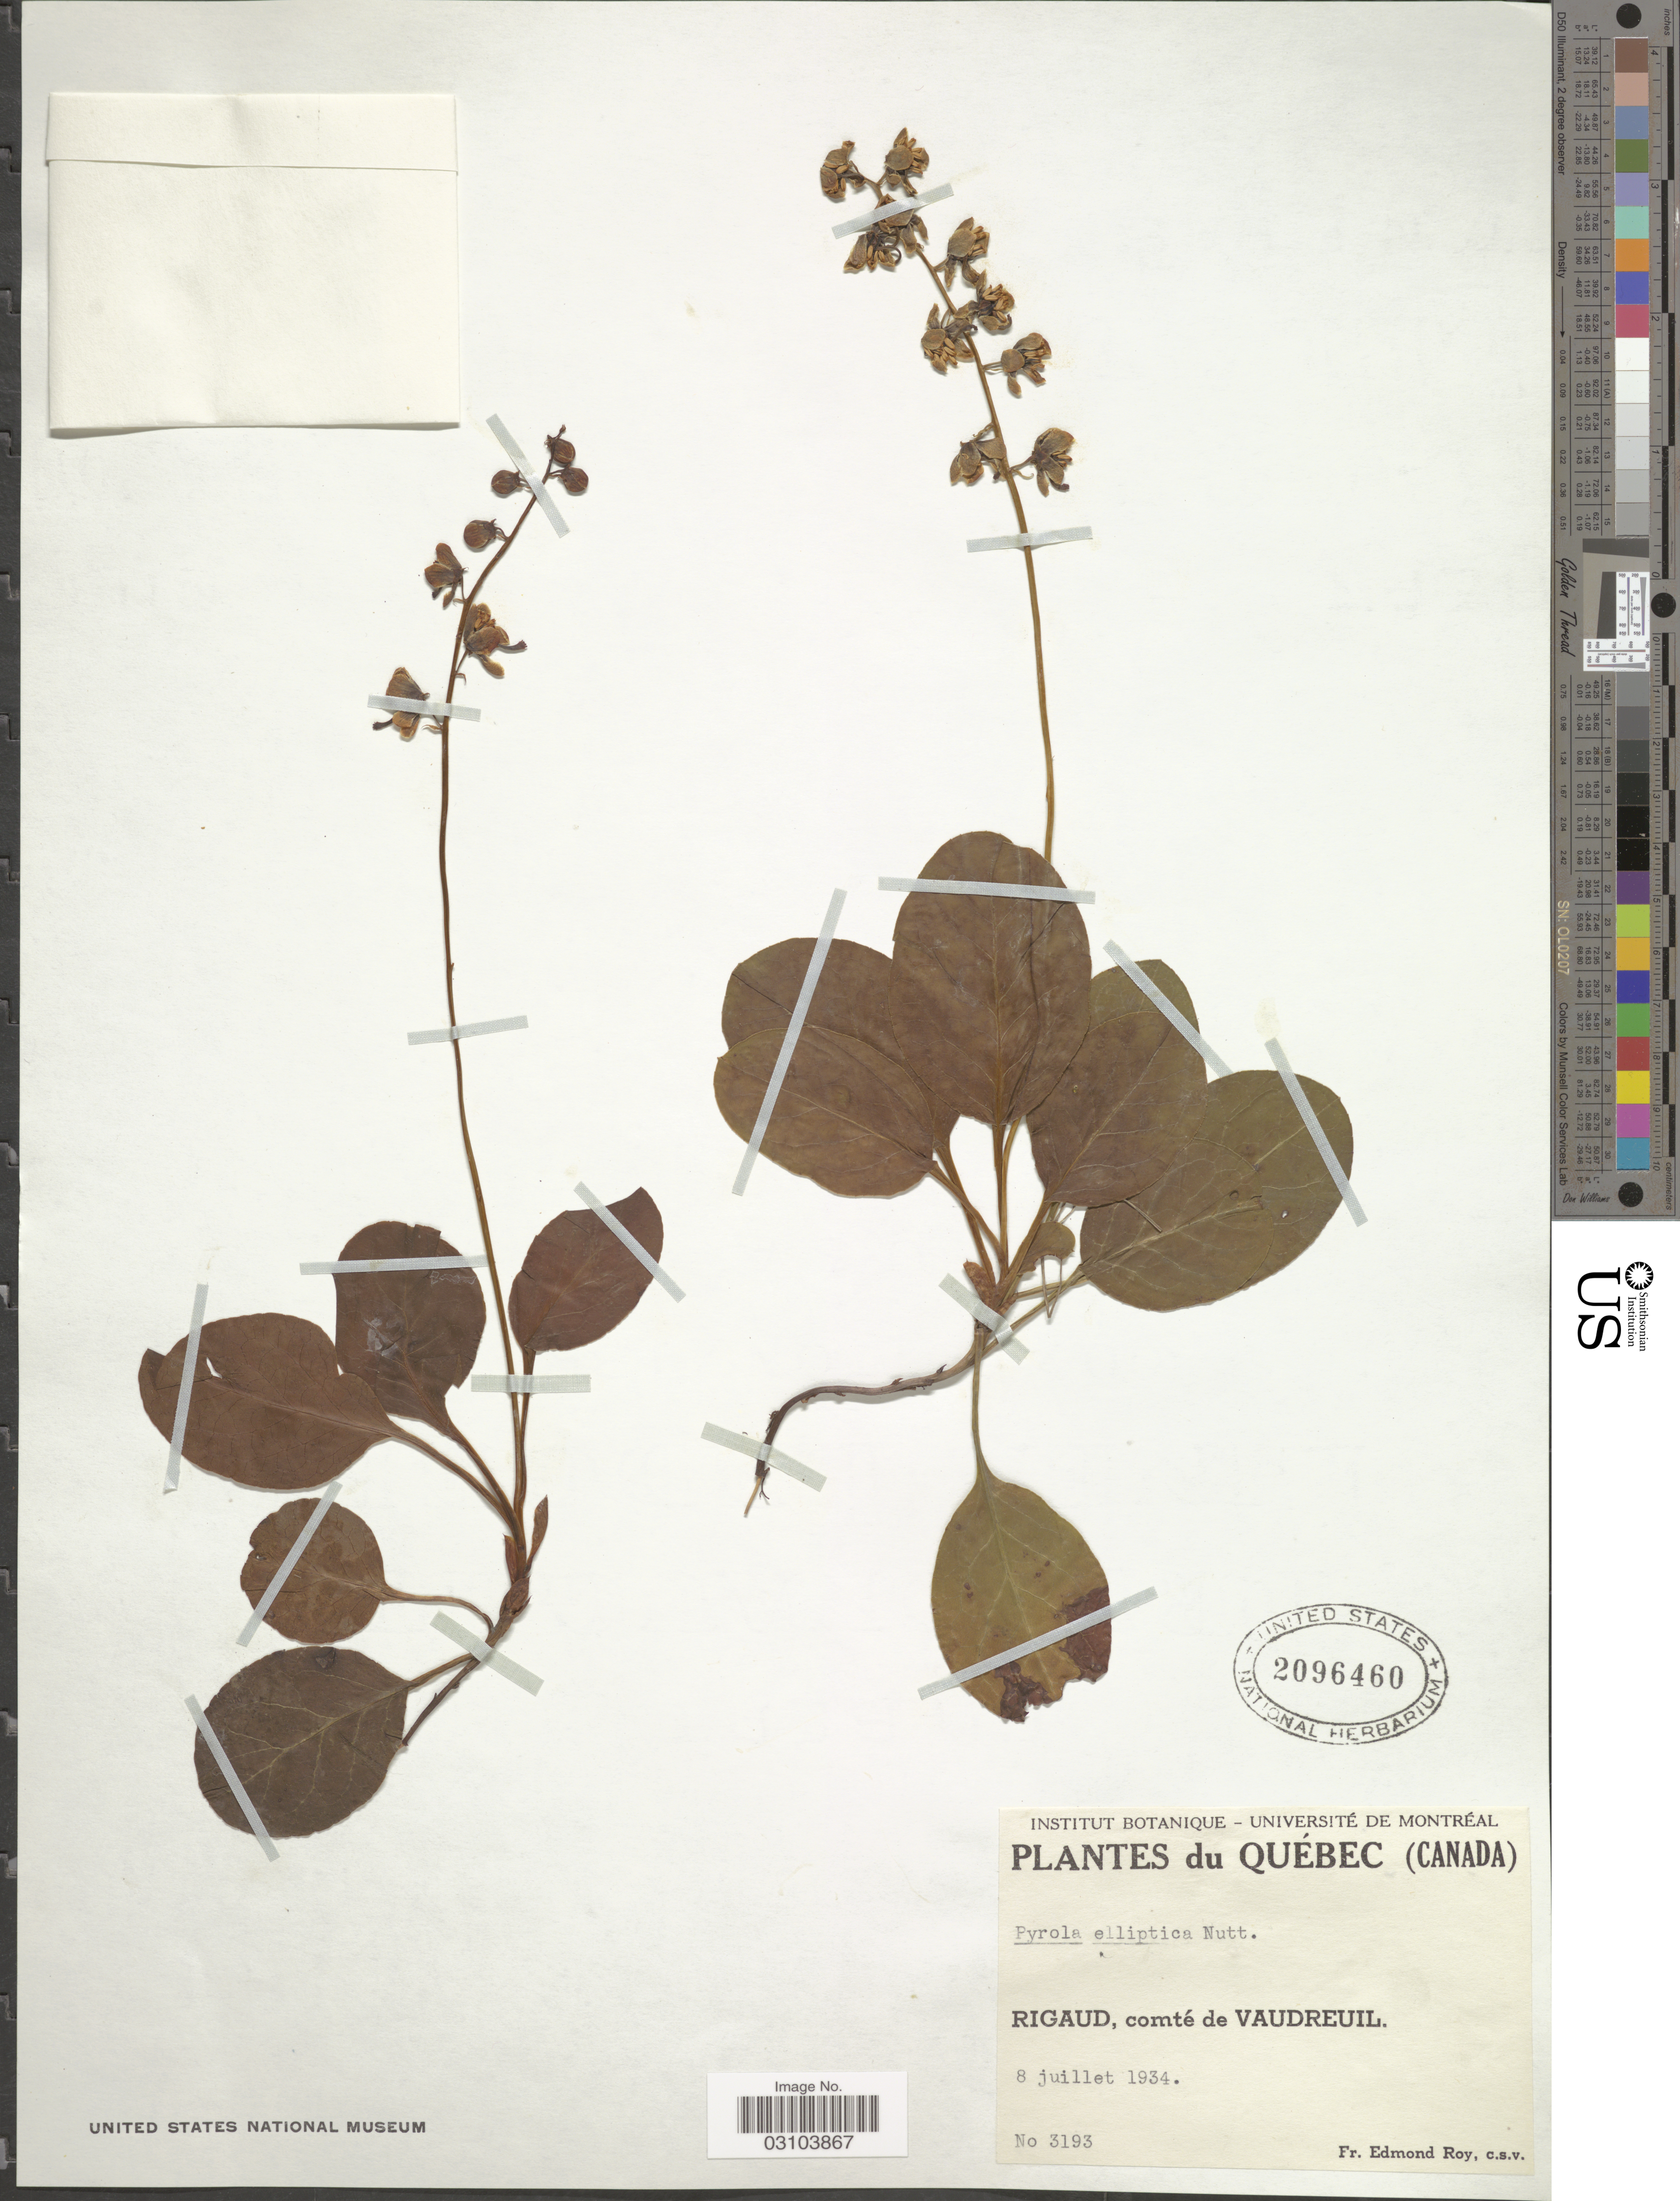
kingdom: Plantae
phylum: Tracheophyta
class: Magnoliopsida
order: Ericales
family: Ericaceae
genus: Pyrola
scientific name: Pyrola elliptica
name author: Nutt.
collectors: E. Roy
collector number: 3193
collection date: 1934-07-08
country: Canada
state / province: Quebec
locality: Québec. Rigaud, comté de Vaudreuil.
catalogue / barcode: US 2096460